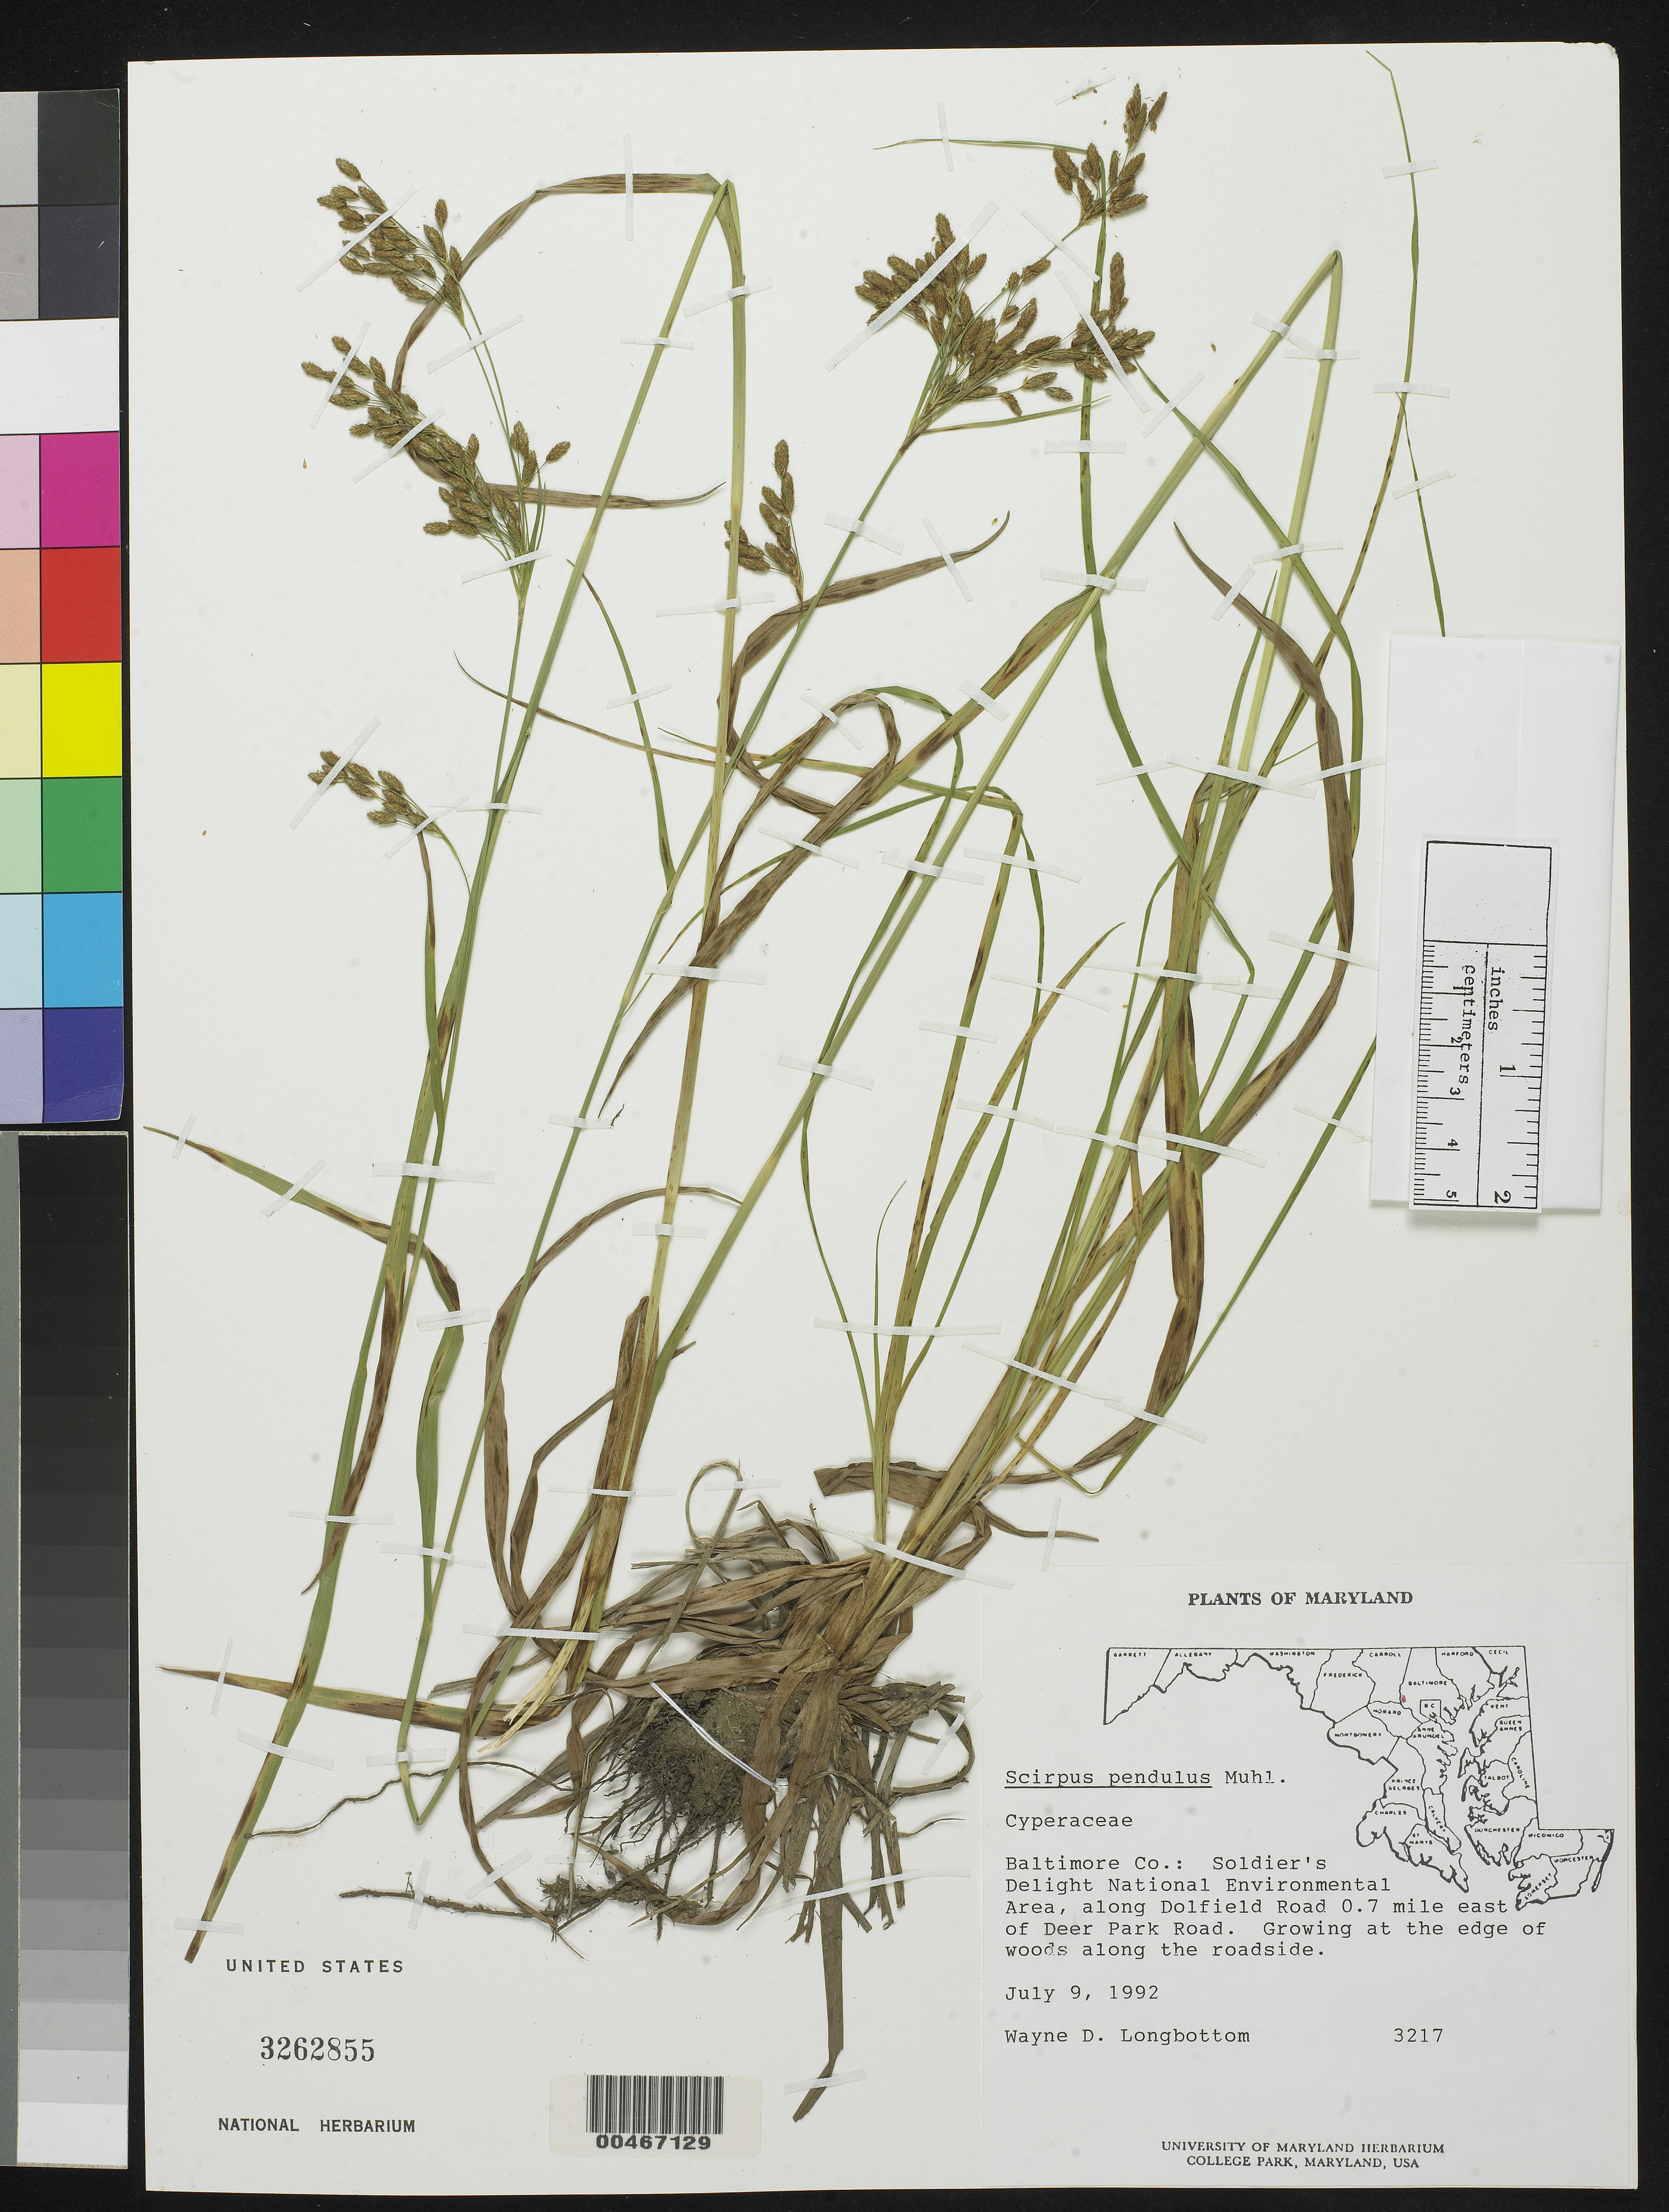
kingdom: Plantae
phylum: Tracheophyta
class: Liliopsida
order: Poales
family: Cyperaceae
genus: Scirpus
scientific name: Scirpus pendulus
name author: Muhl.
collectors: W. D. Longbottom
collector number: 3186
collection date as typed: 09 Jul 1992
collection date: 1992-07-09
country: United States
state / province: Maryland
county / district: Baltimore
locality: Soldier's Delight National Environmental Area, along Dolfield Road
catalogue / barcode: US 3262855